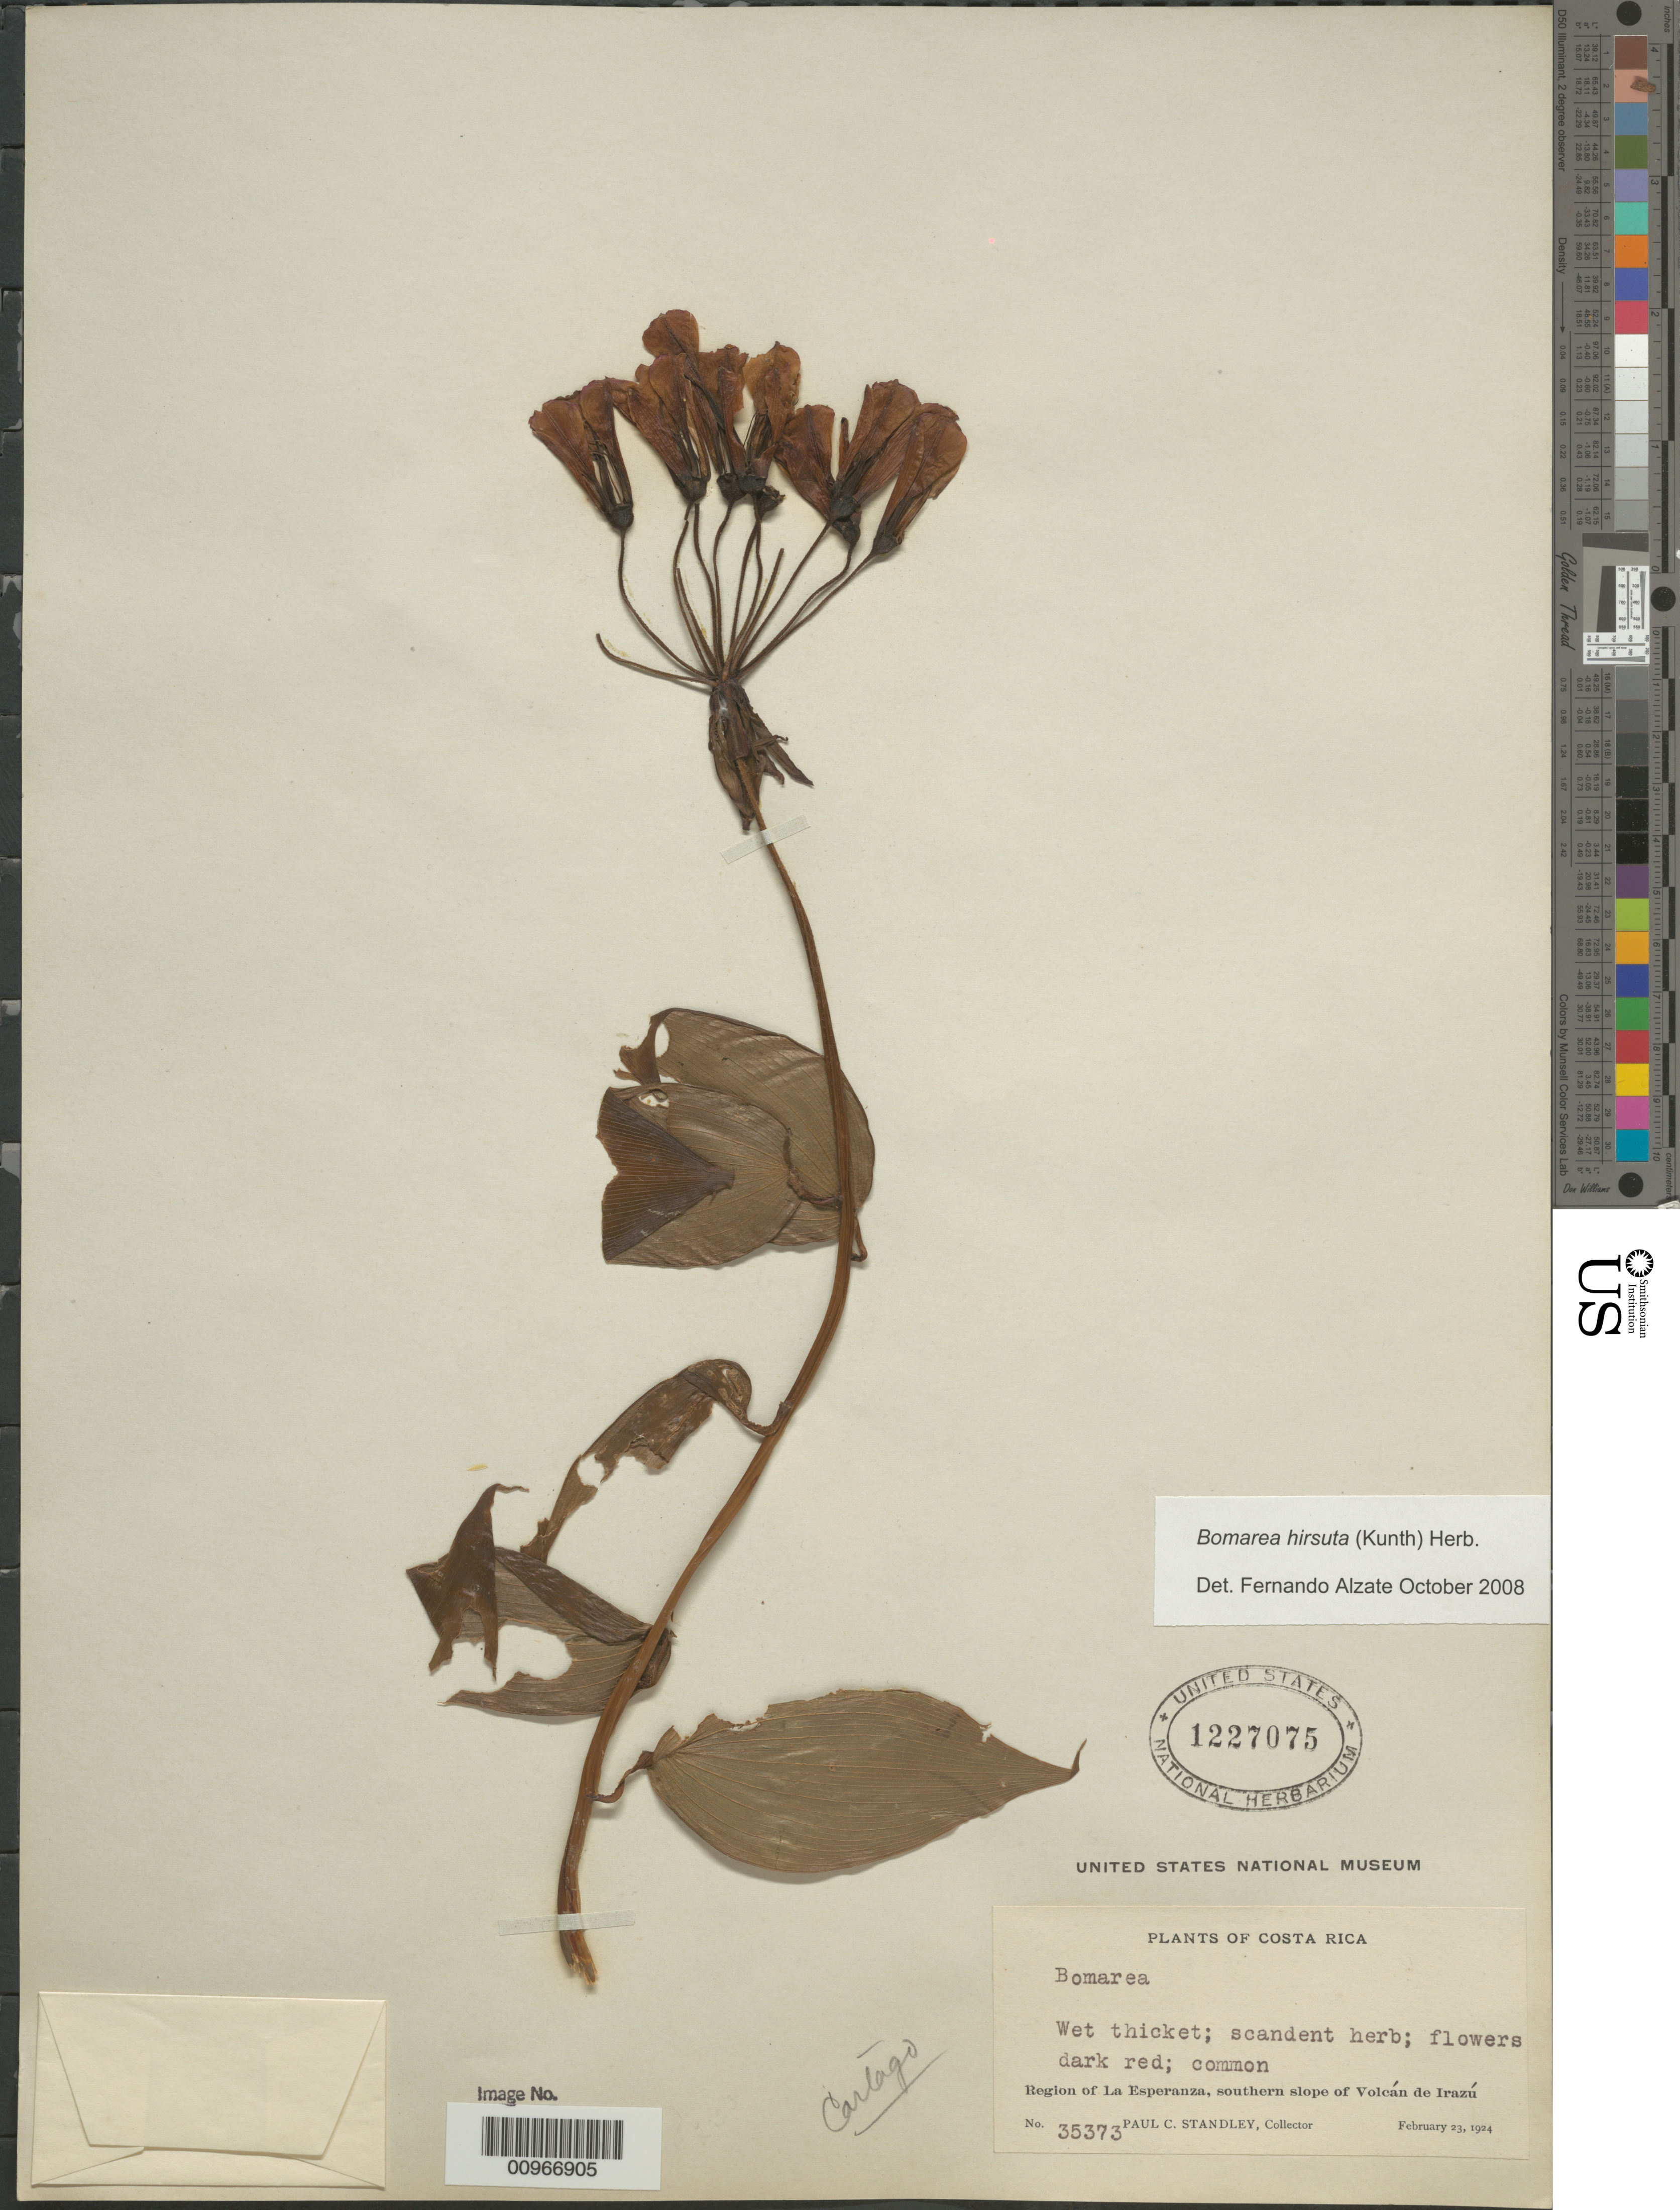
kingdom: Plantae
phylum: Tracheophyta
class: Liliopsida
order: Liliales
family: Alstroemeriaceae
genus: Bomarea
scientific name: Bomarea hirsuta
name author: (Kunth) Herb.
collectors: P. C. Standley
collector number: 35373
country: Costa Rica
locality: La Esperanza, Volcande Irazu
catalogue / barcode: US 1227075